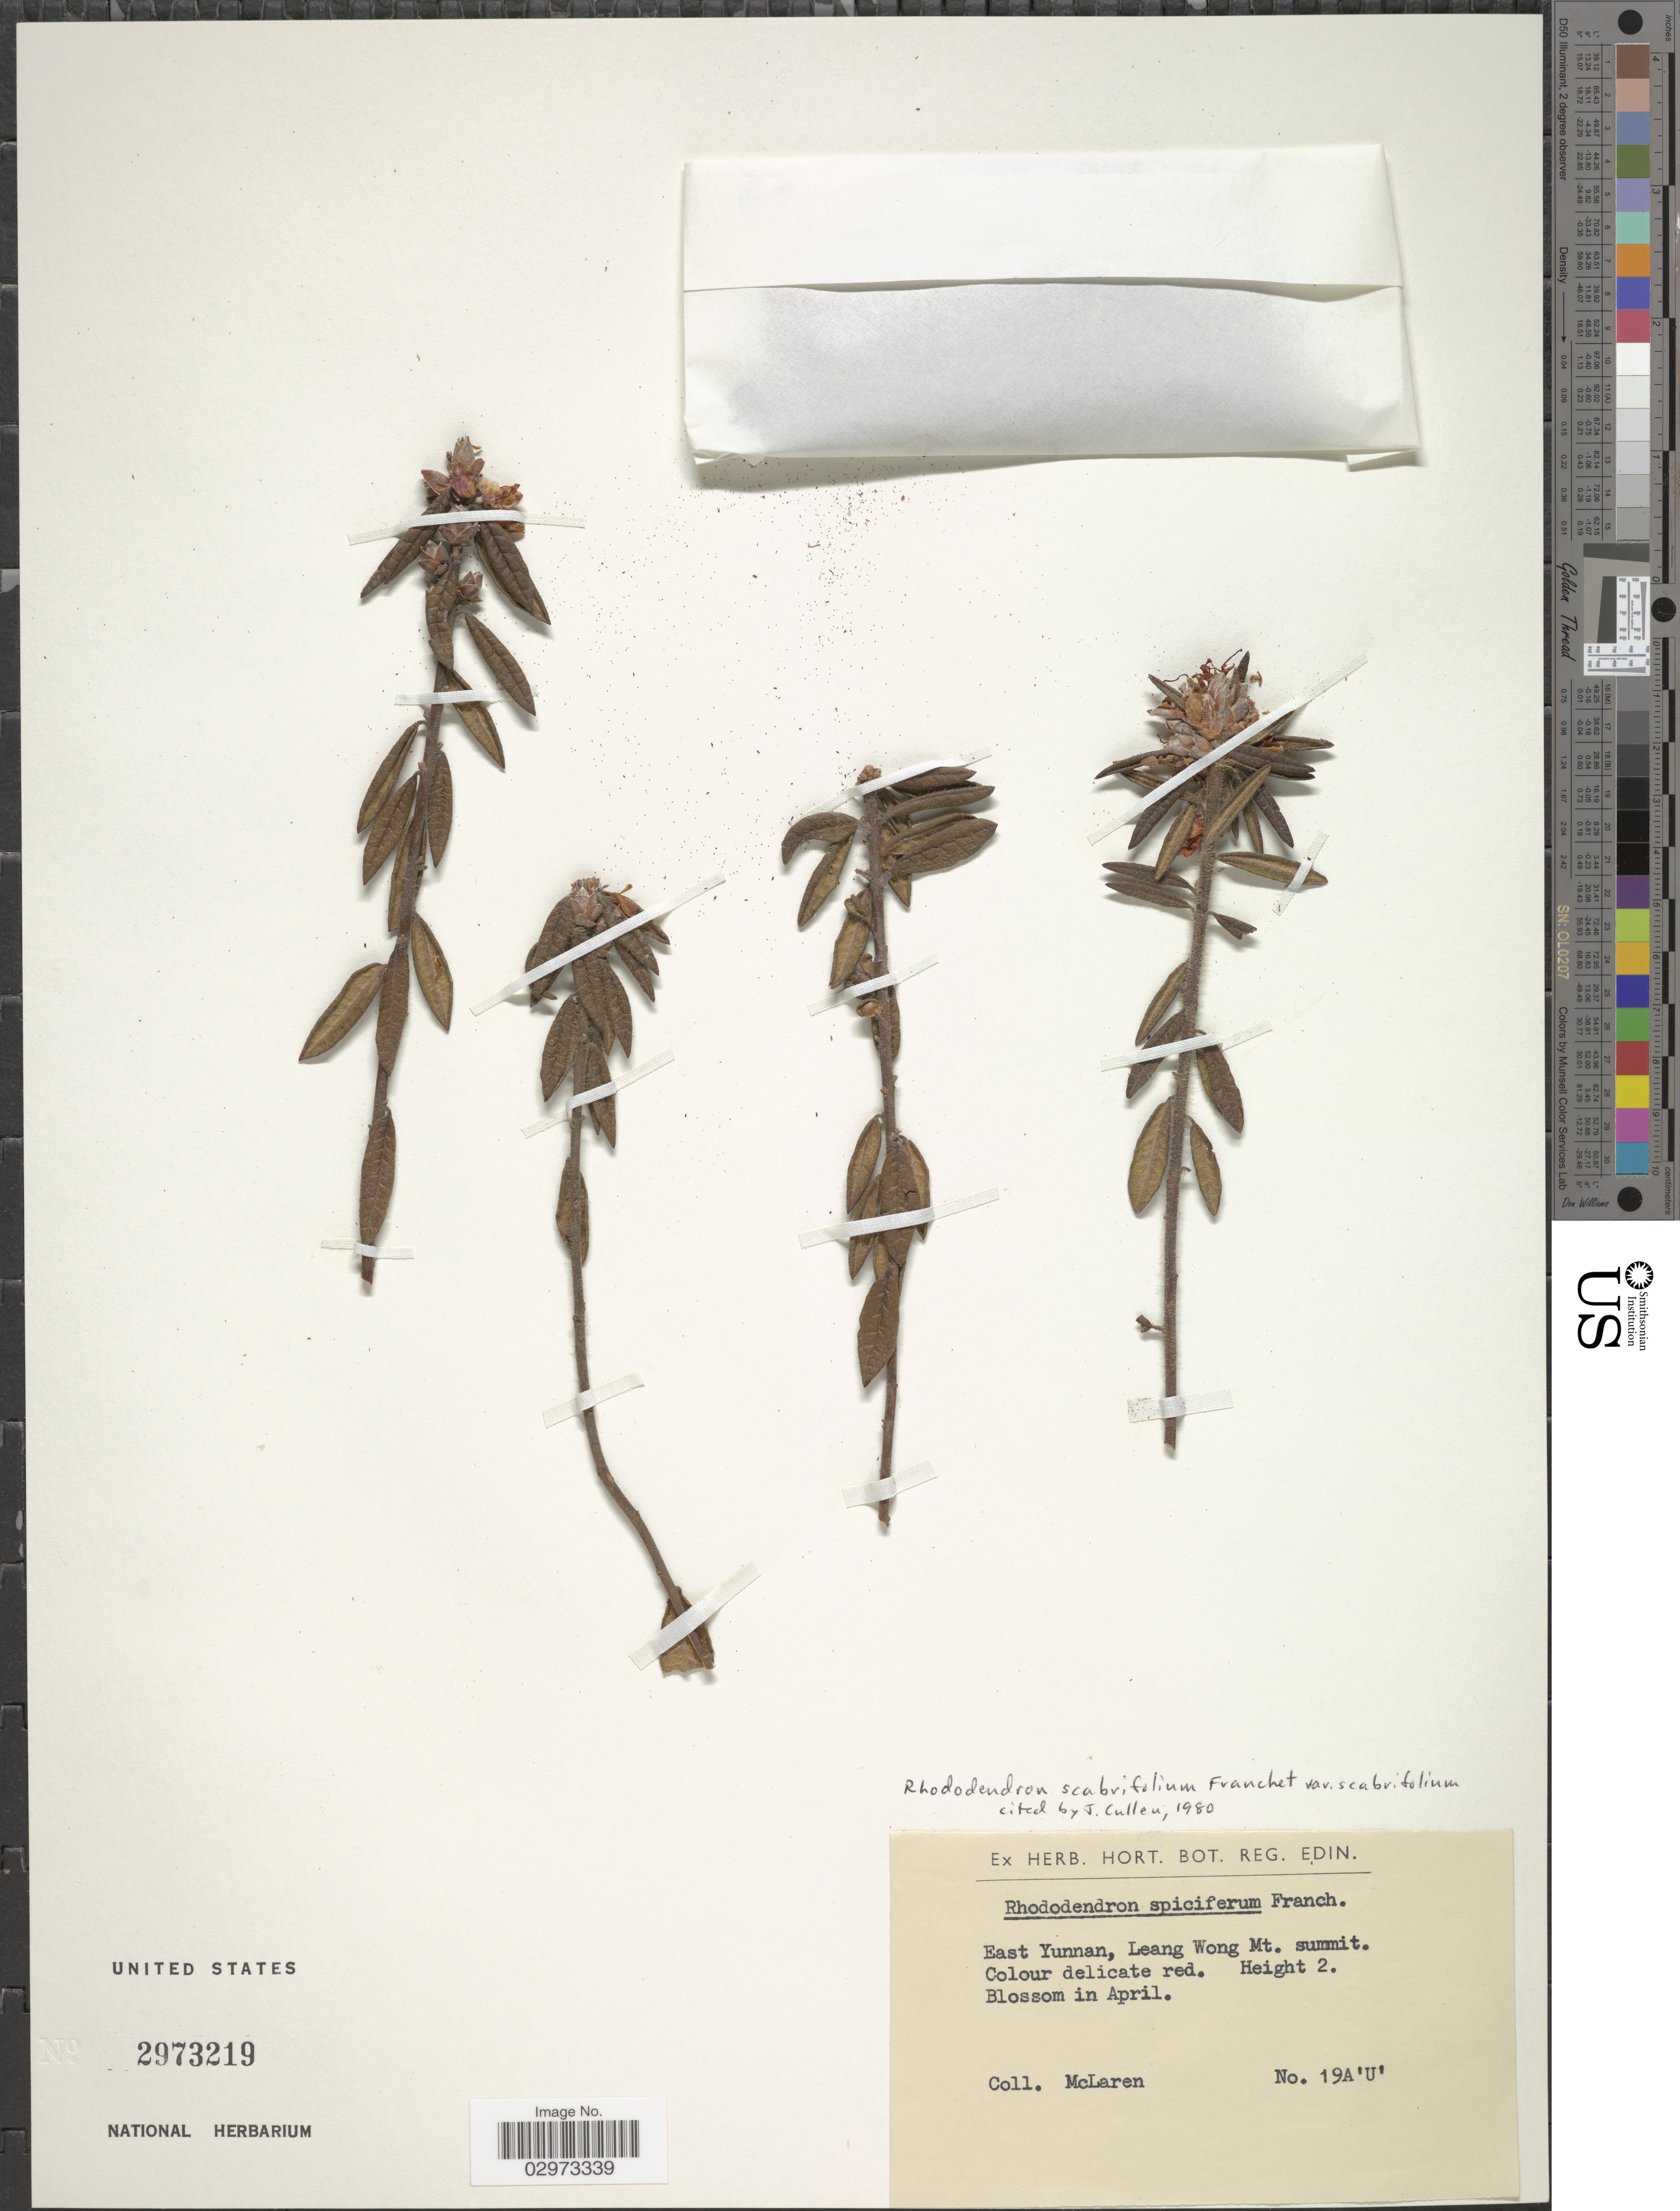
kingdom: Plantae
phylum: Tracheophyta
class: Magnoliopsida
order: Ericales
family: Ericaceae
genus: Rhododendron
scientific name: Rhododendron scabrifolium var. scabrifolium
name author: Franch.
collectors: McLaren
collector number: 19A'U'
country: China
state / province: Yunnan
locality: East Yunnan, Leang Wong Mt. summit.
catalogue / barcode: US 2973219